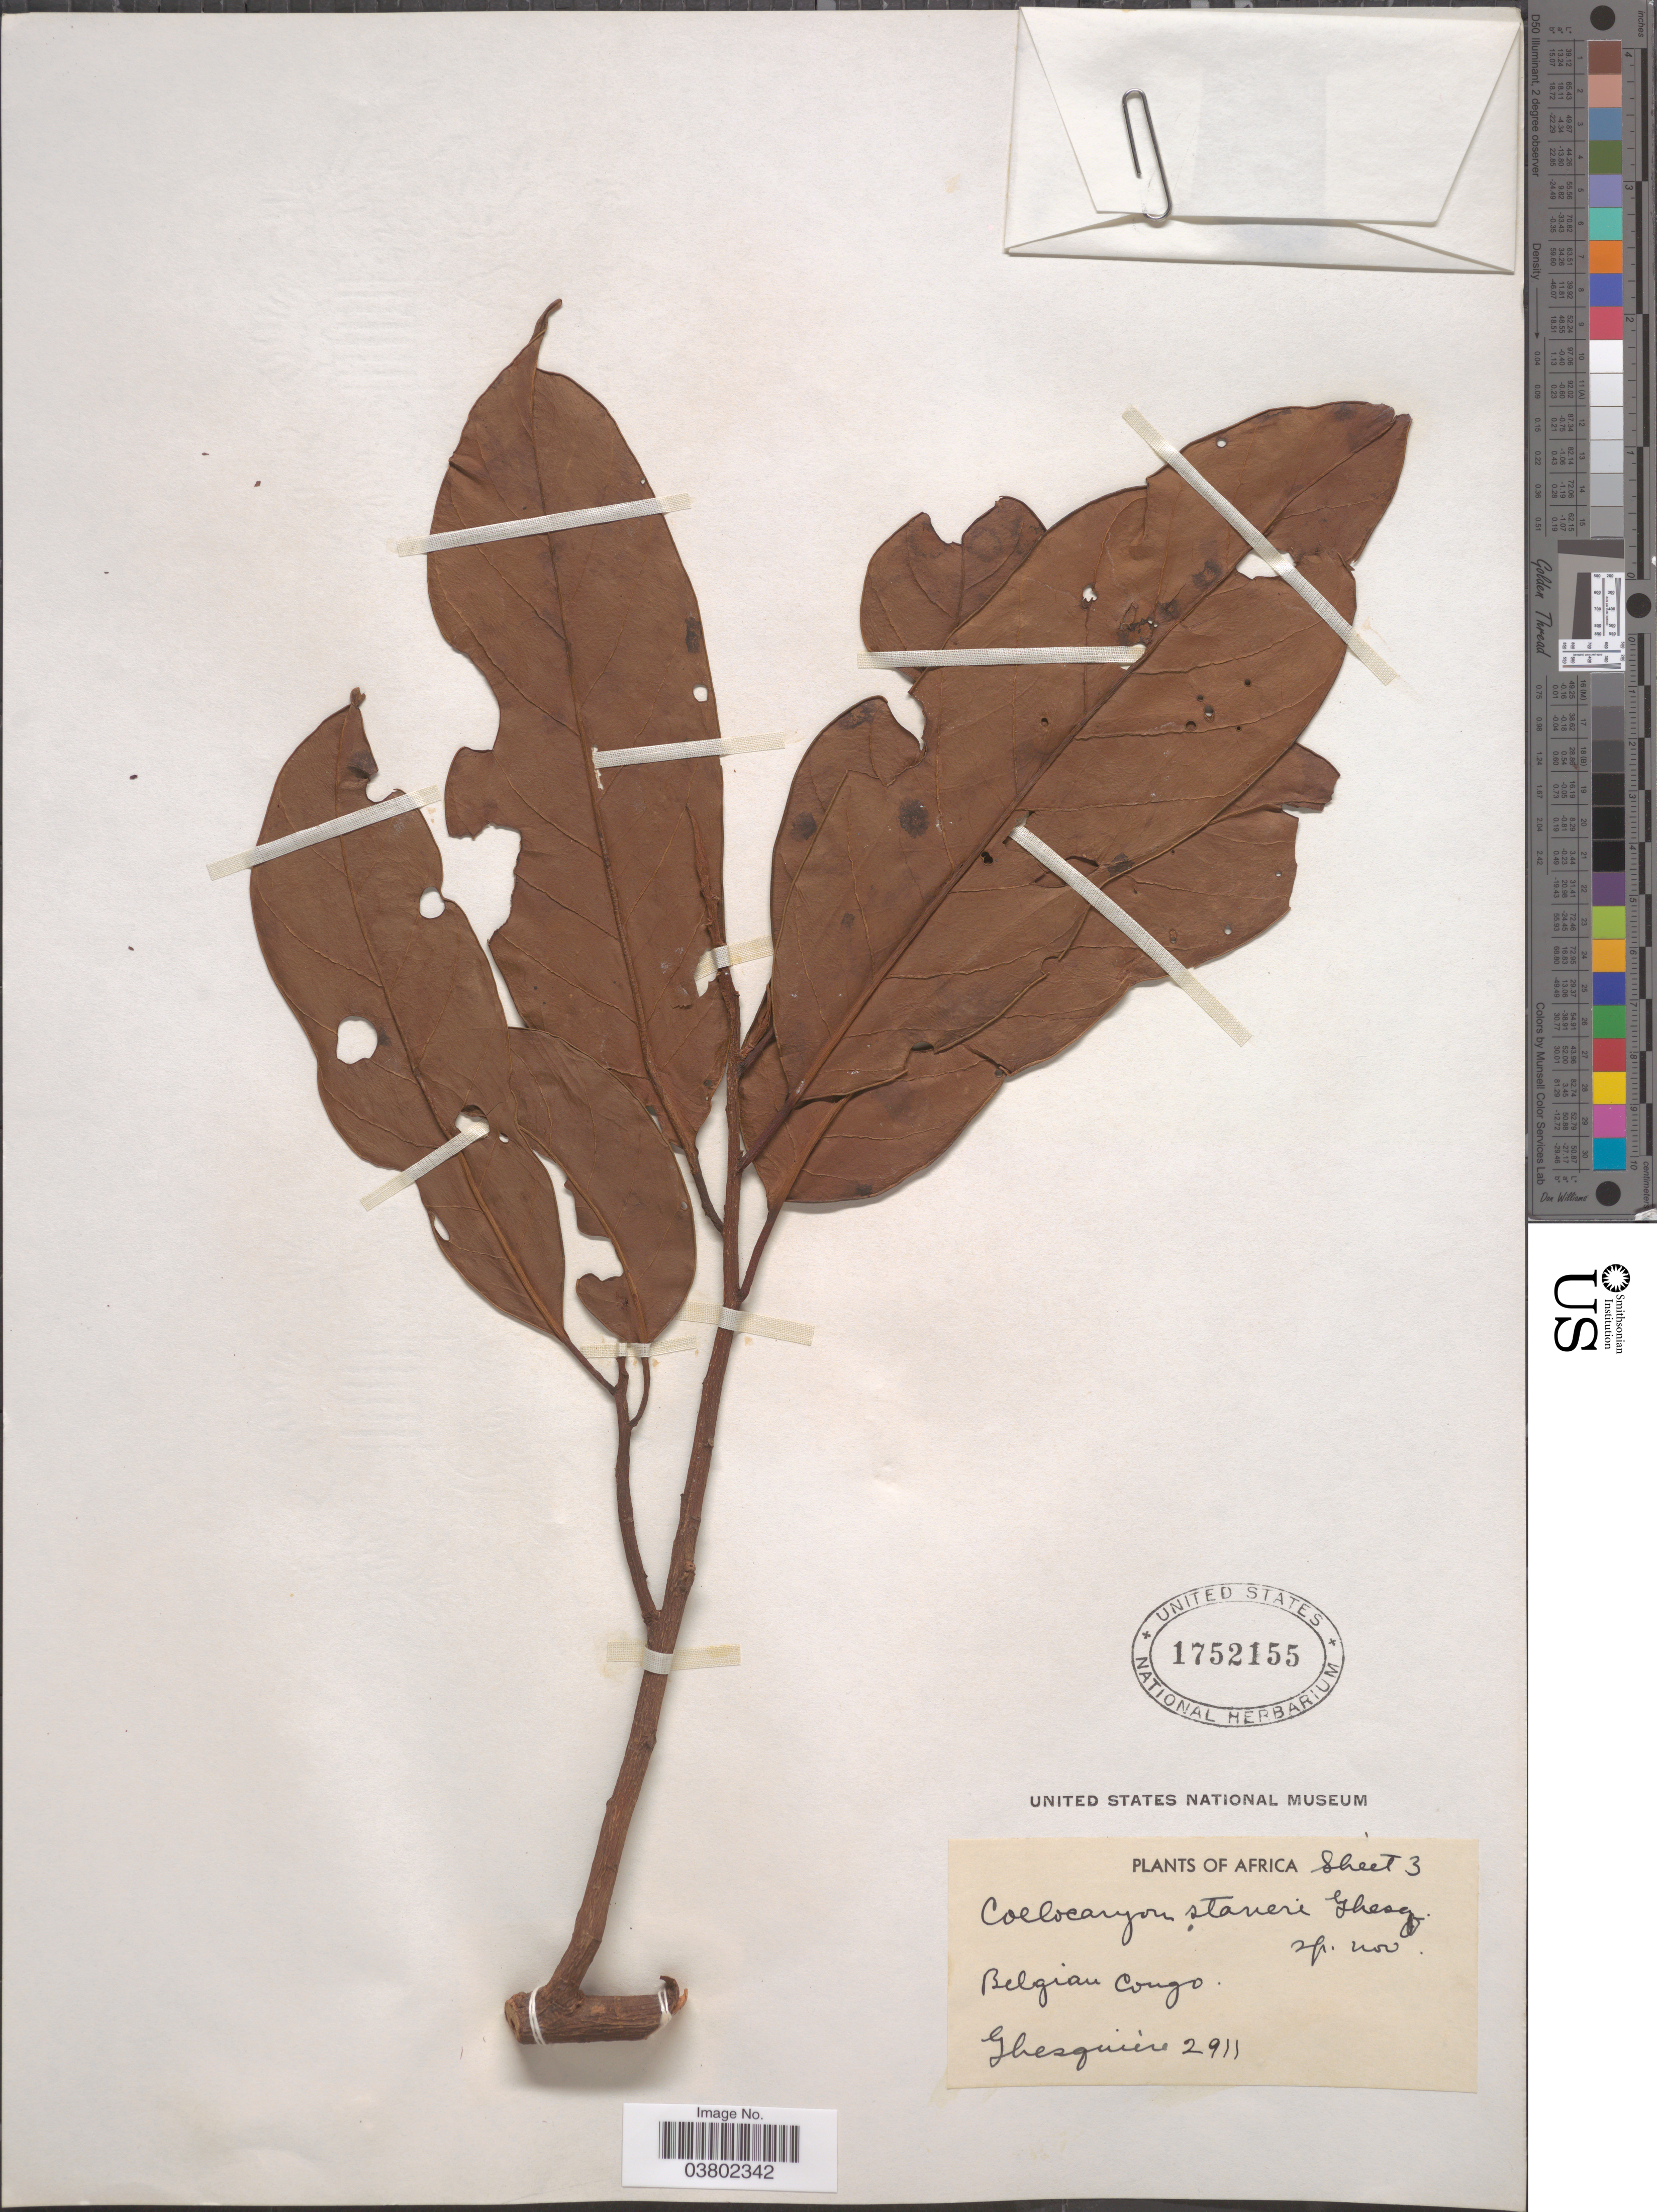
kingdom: Plantae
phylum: Tracheophyta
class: Magnoliopsida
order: Magnoliales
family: Myristicaceae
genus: Coelocaryon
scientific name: Coelocaryon staneri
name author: Ghesq.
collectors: Ghesquière.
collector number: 2911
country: Congo, Democratic Republic of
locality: Belgian Congo.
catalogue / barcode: US 1752155